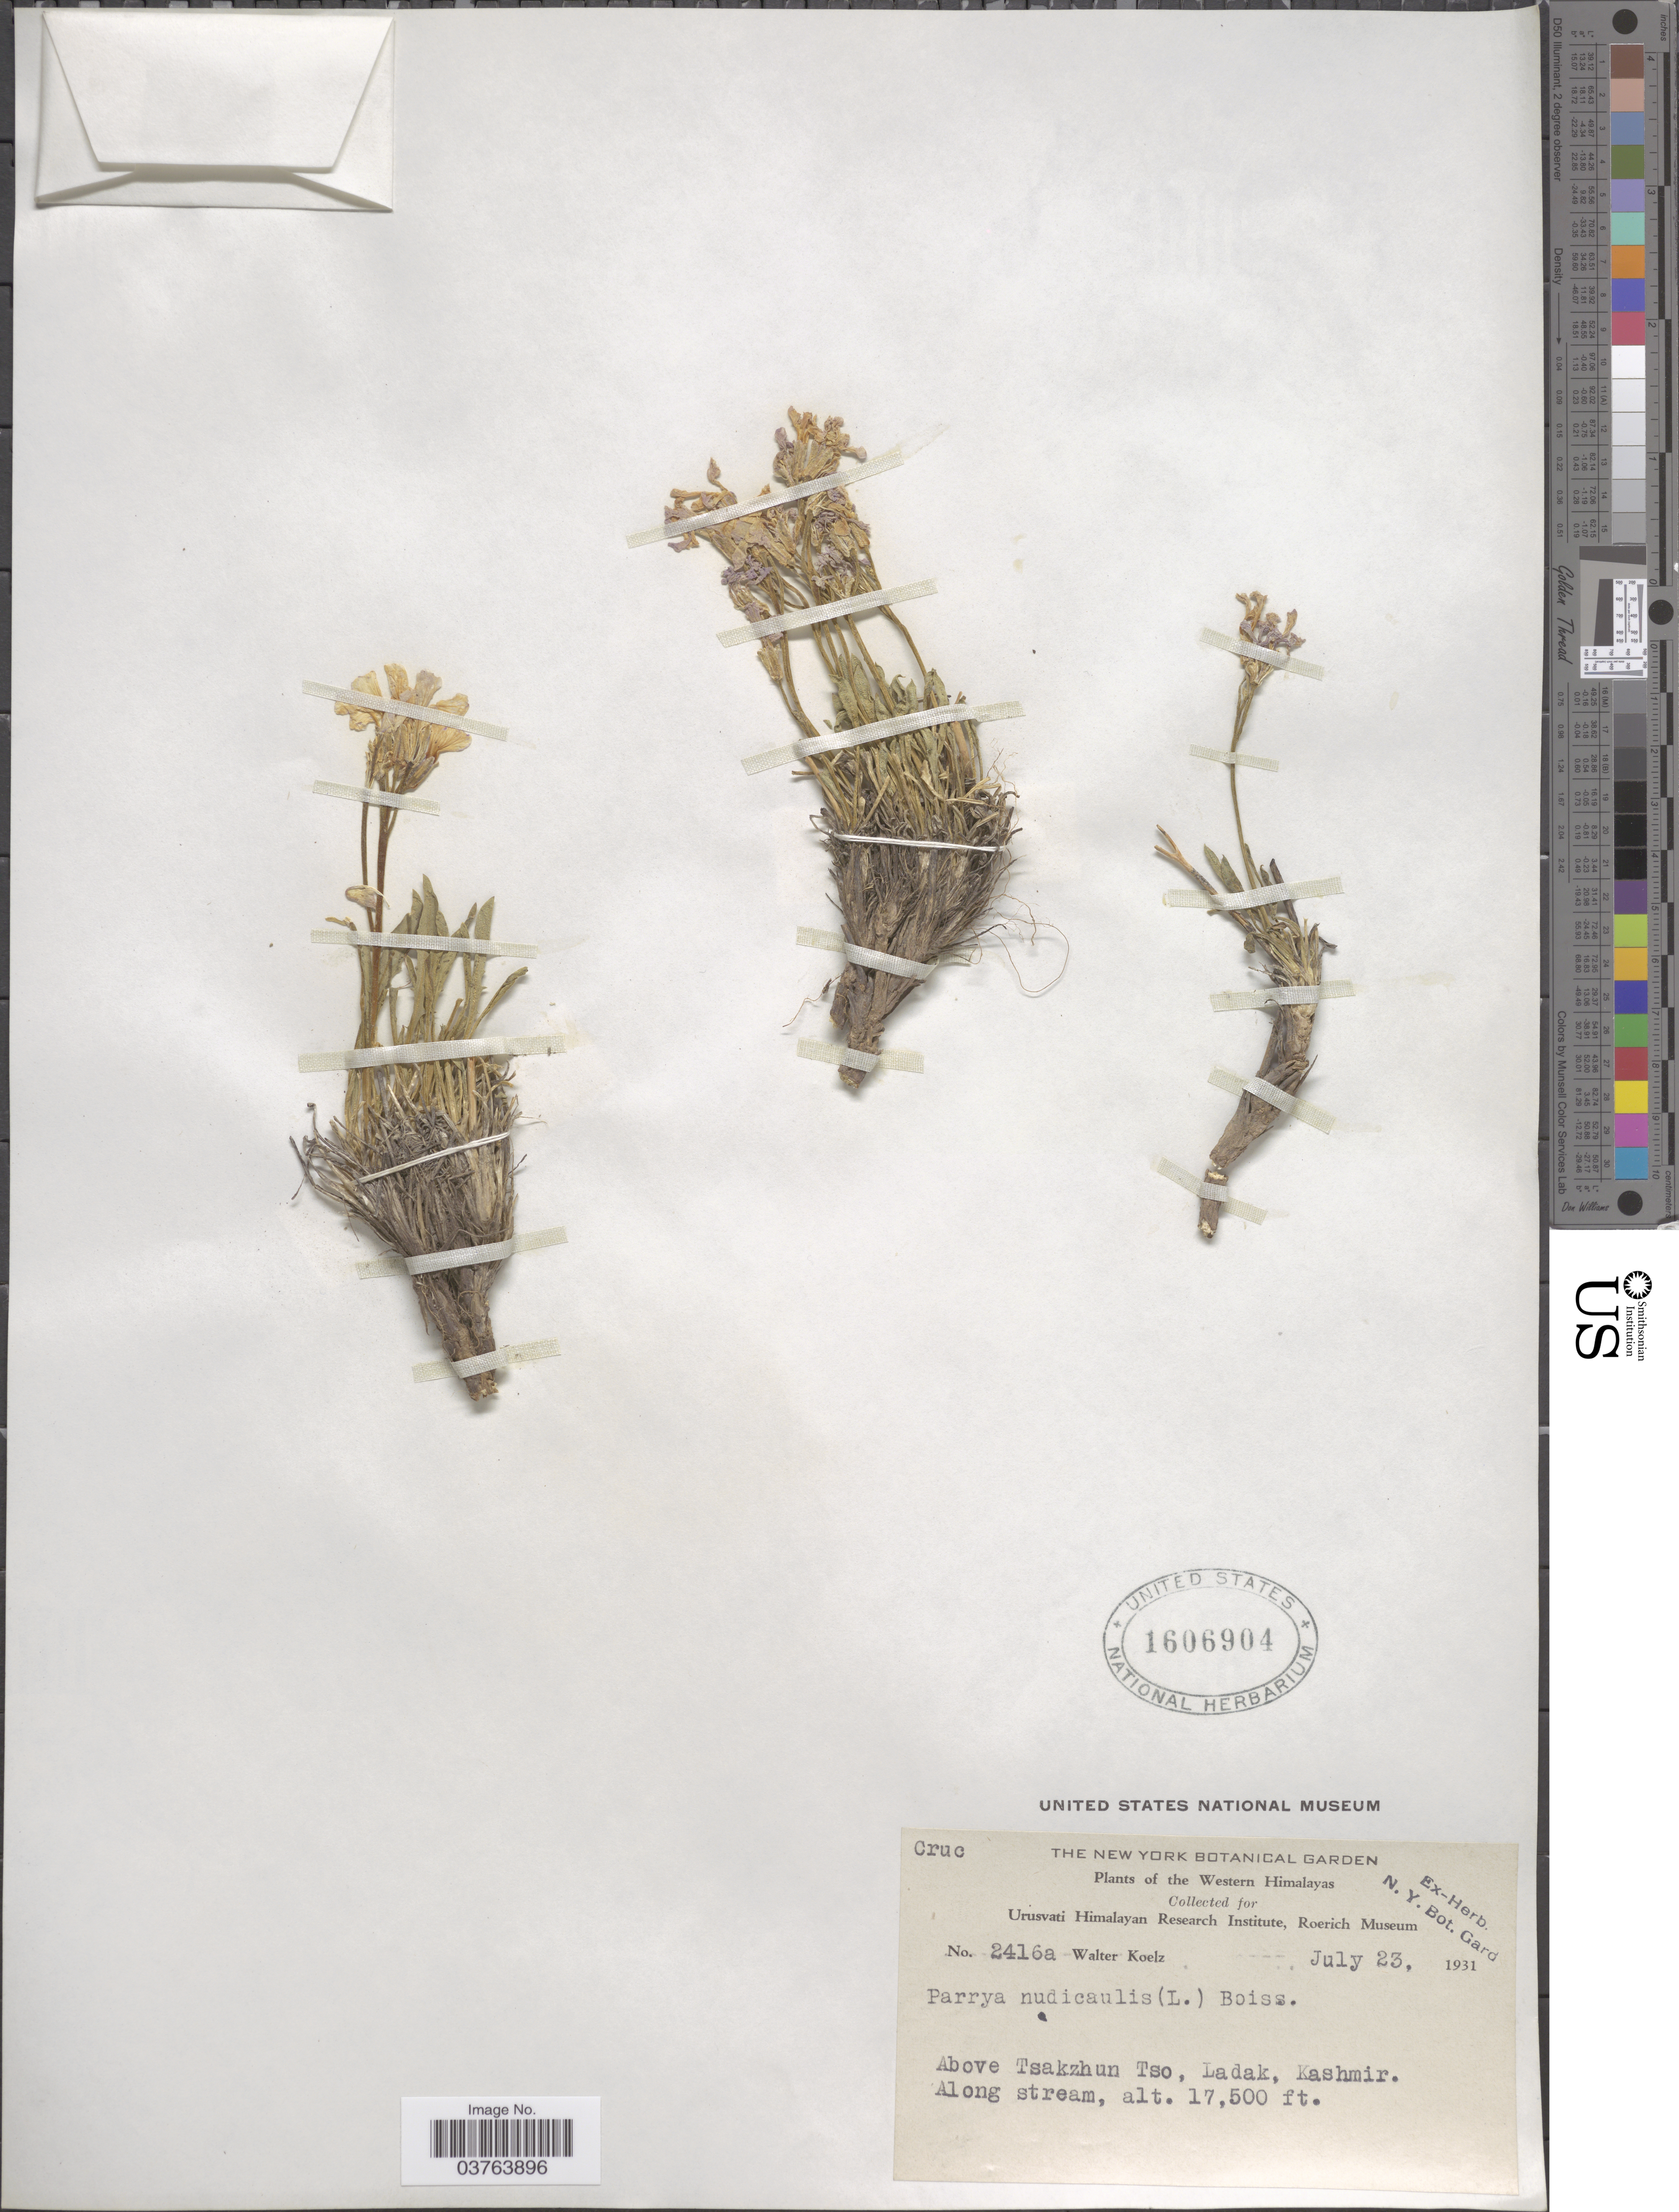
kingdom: Plantae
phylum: Tracheophyta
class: Magnoliopsida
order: Brassicales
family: Brassicaceae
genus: Parrya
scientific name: Parrya nudicaulis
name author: (L.) Regel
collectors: W. N. Koelz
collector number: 2416a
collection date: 1931-07-23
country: India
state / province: Ladakh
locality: Western Himalayas. Above Tsakzhun Tso, Ladak, Kashmir.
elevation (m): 5334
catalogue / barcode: US 1606904